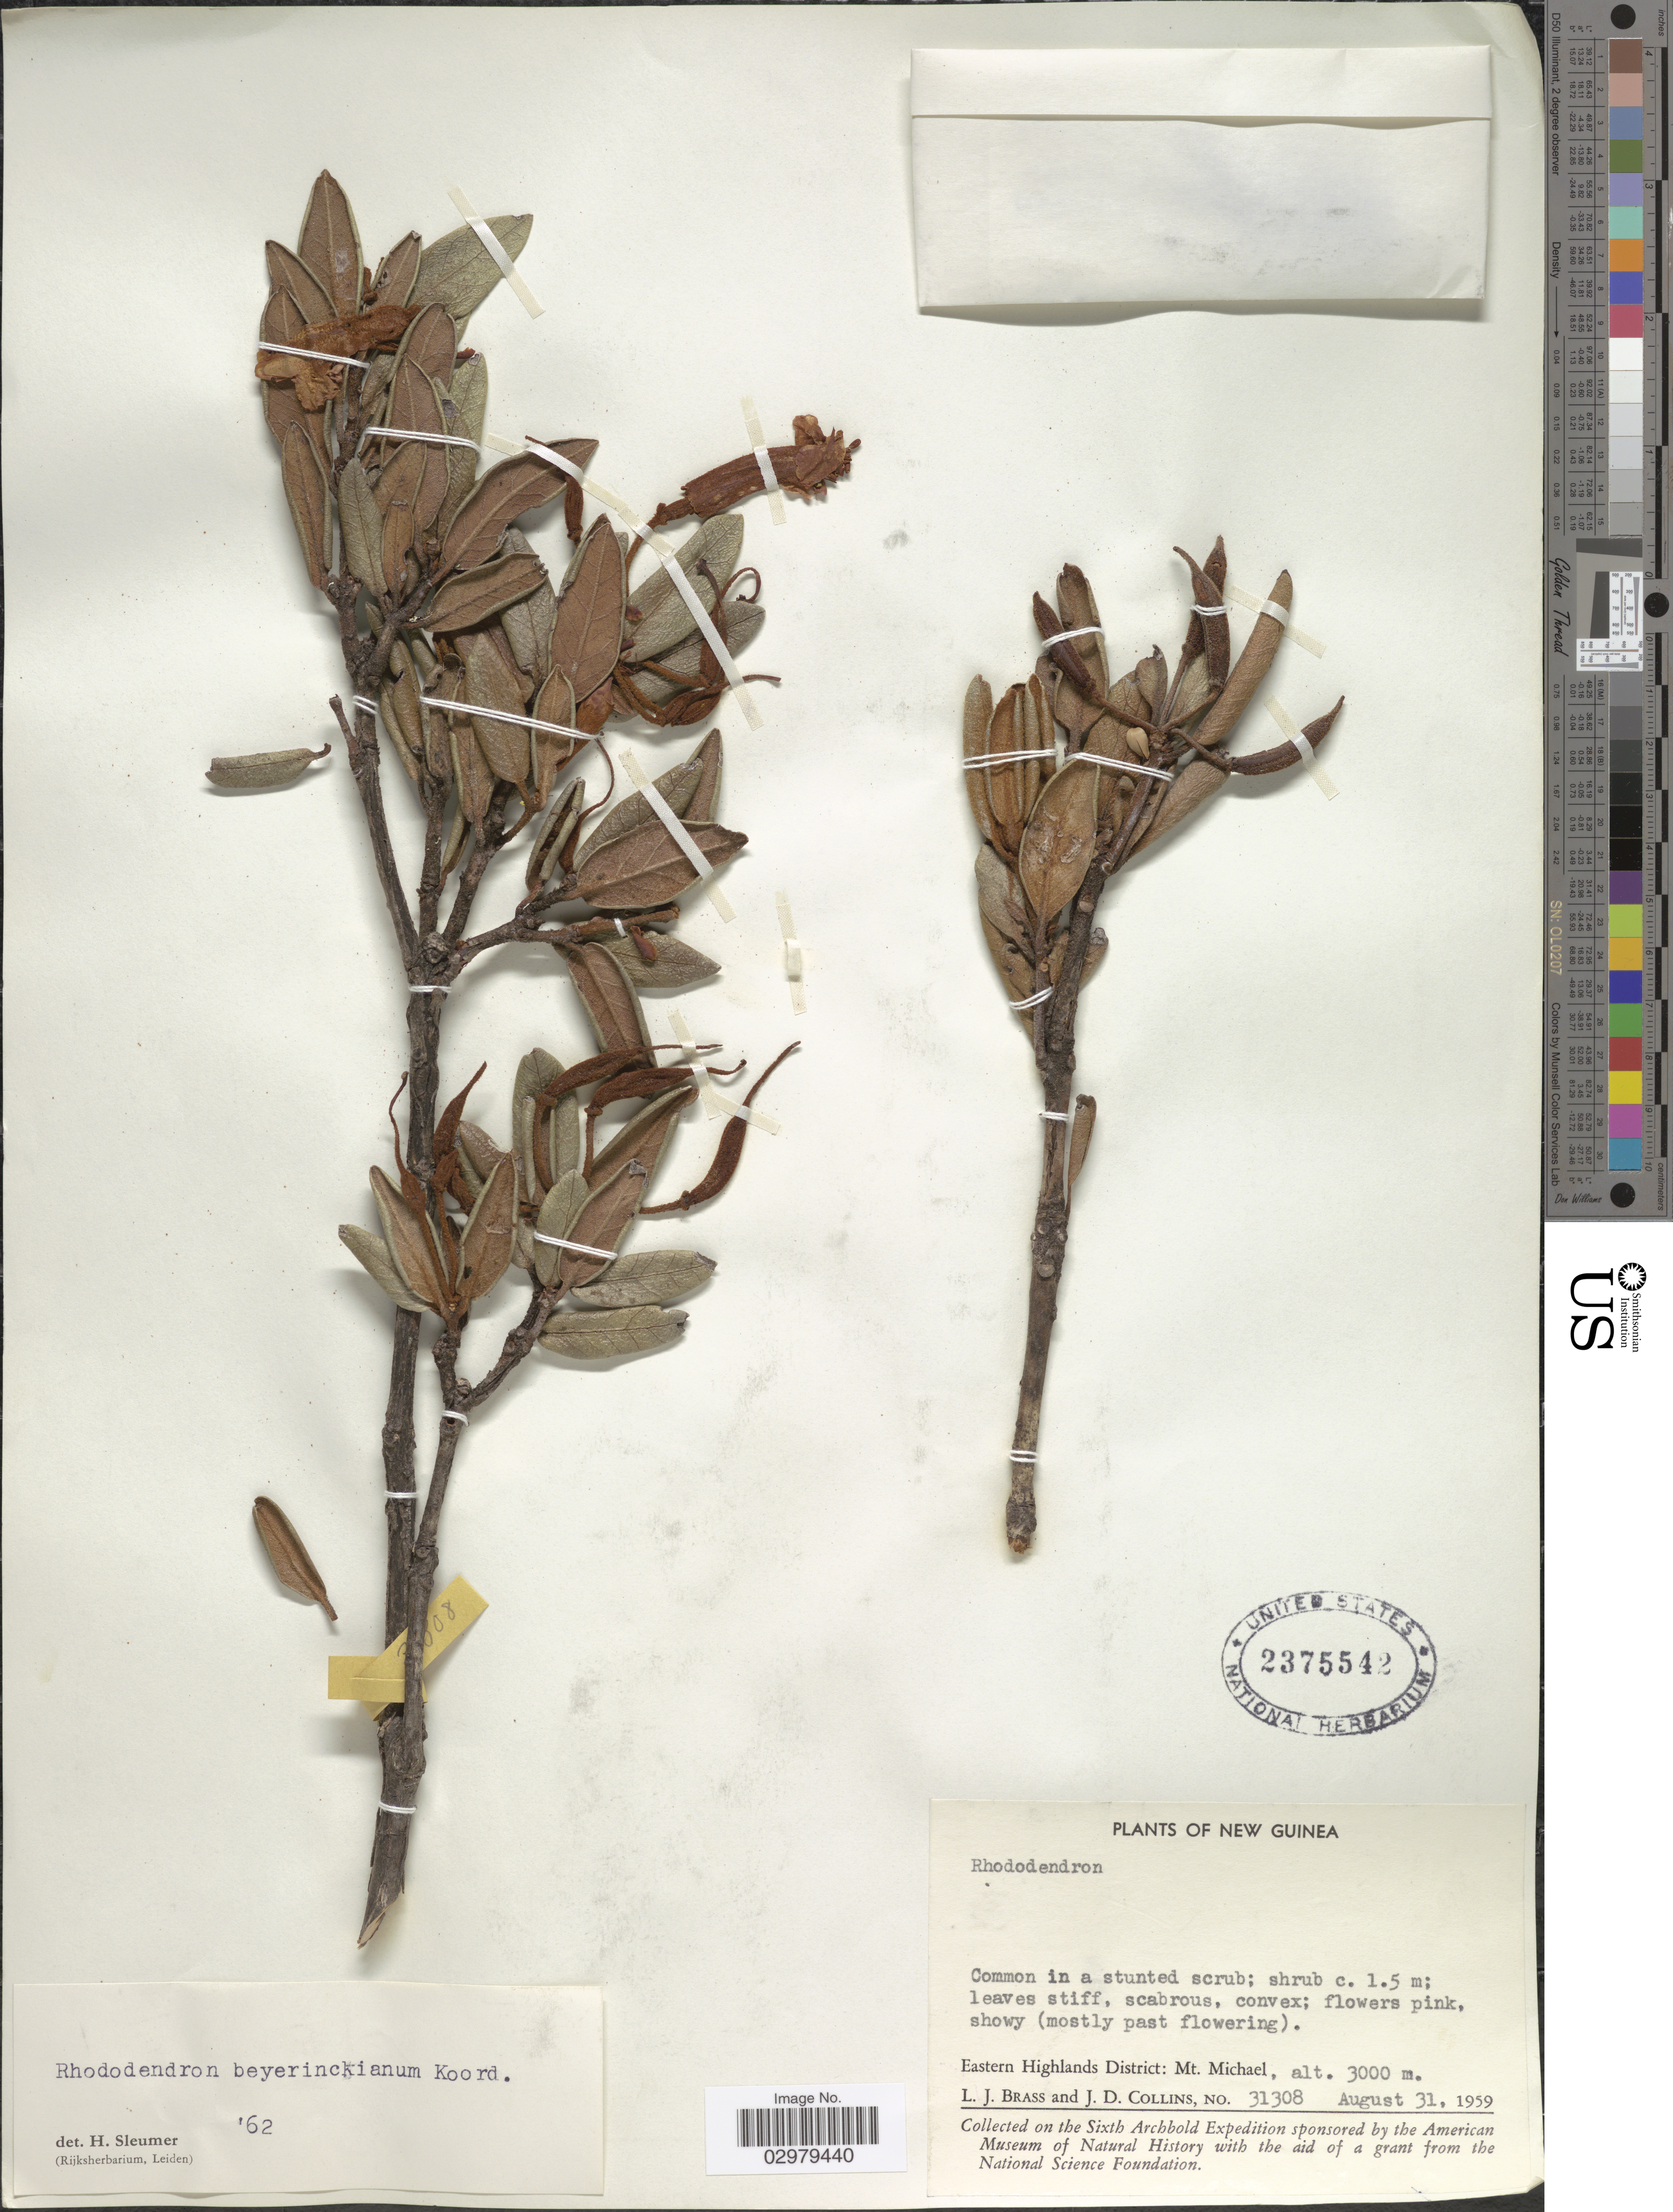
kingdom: Plantae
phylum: Tracheophyta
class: Magnoliopsida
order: Ericales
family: Ericaceae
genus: Rhododendron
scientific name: Rhododendron beyerinckianum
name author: Koord.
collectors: L. J. Brass & J. Collins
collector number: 31308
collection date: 1959-08-31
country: Papua New Guinea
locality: New Guinea. Eastern Highlands District: Mt. Michael.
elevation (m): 3000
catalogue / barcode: US 2375542